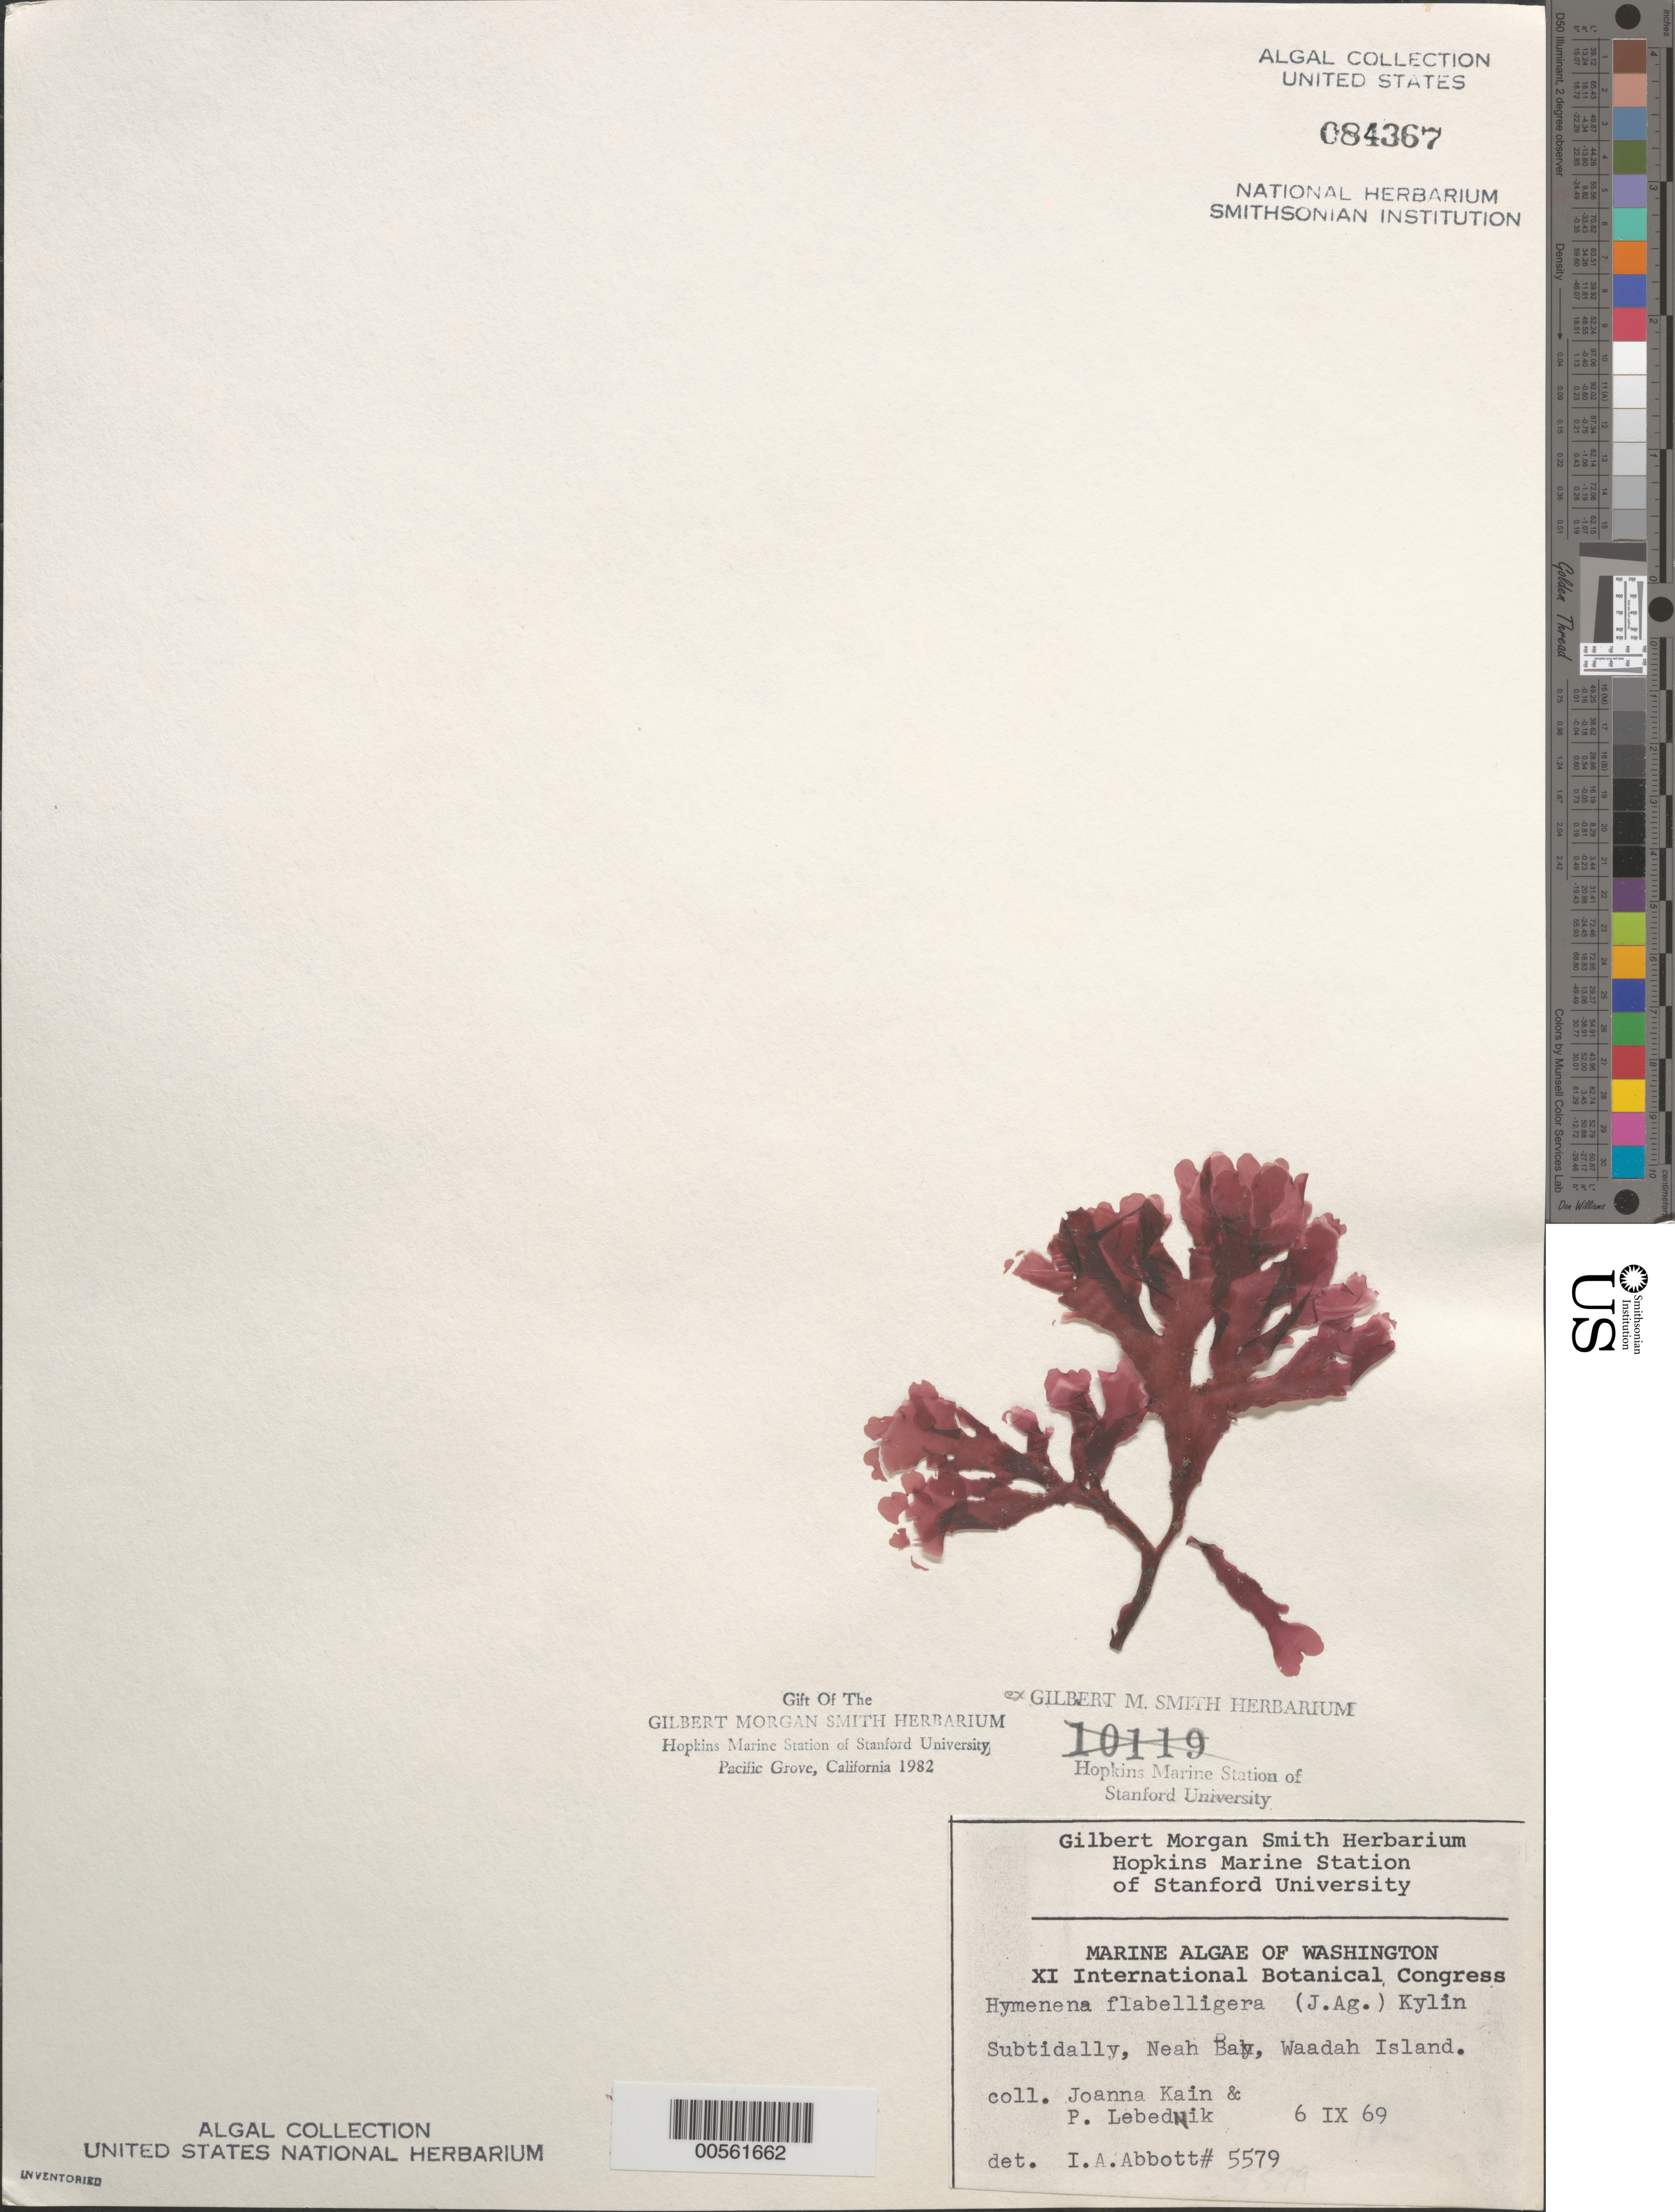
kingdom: Plantae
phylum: Rhodophyta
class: Florideophyceae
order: Ceramiales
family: Delesseriaceae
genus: Hymenena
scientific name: Hymenena flabelligera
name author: (J. Agardh) Kylin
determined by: Abbott, Isabella A.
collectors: J.M. Kain & P. Lebednik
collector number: IAA 5579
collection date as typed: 06 Sep 1969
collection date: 1969-09-06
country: United States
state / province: Washington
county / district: Clallam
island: Waadah Island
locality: Neah Bay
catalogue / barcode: US 84367